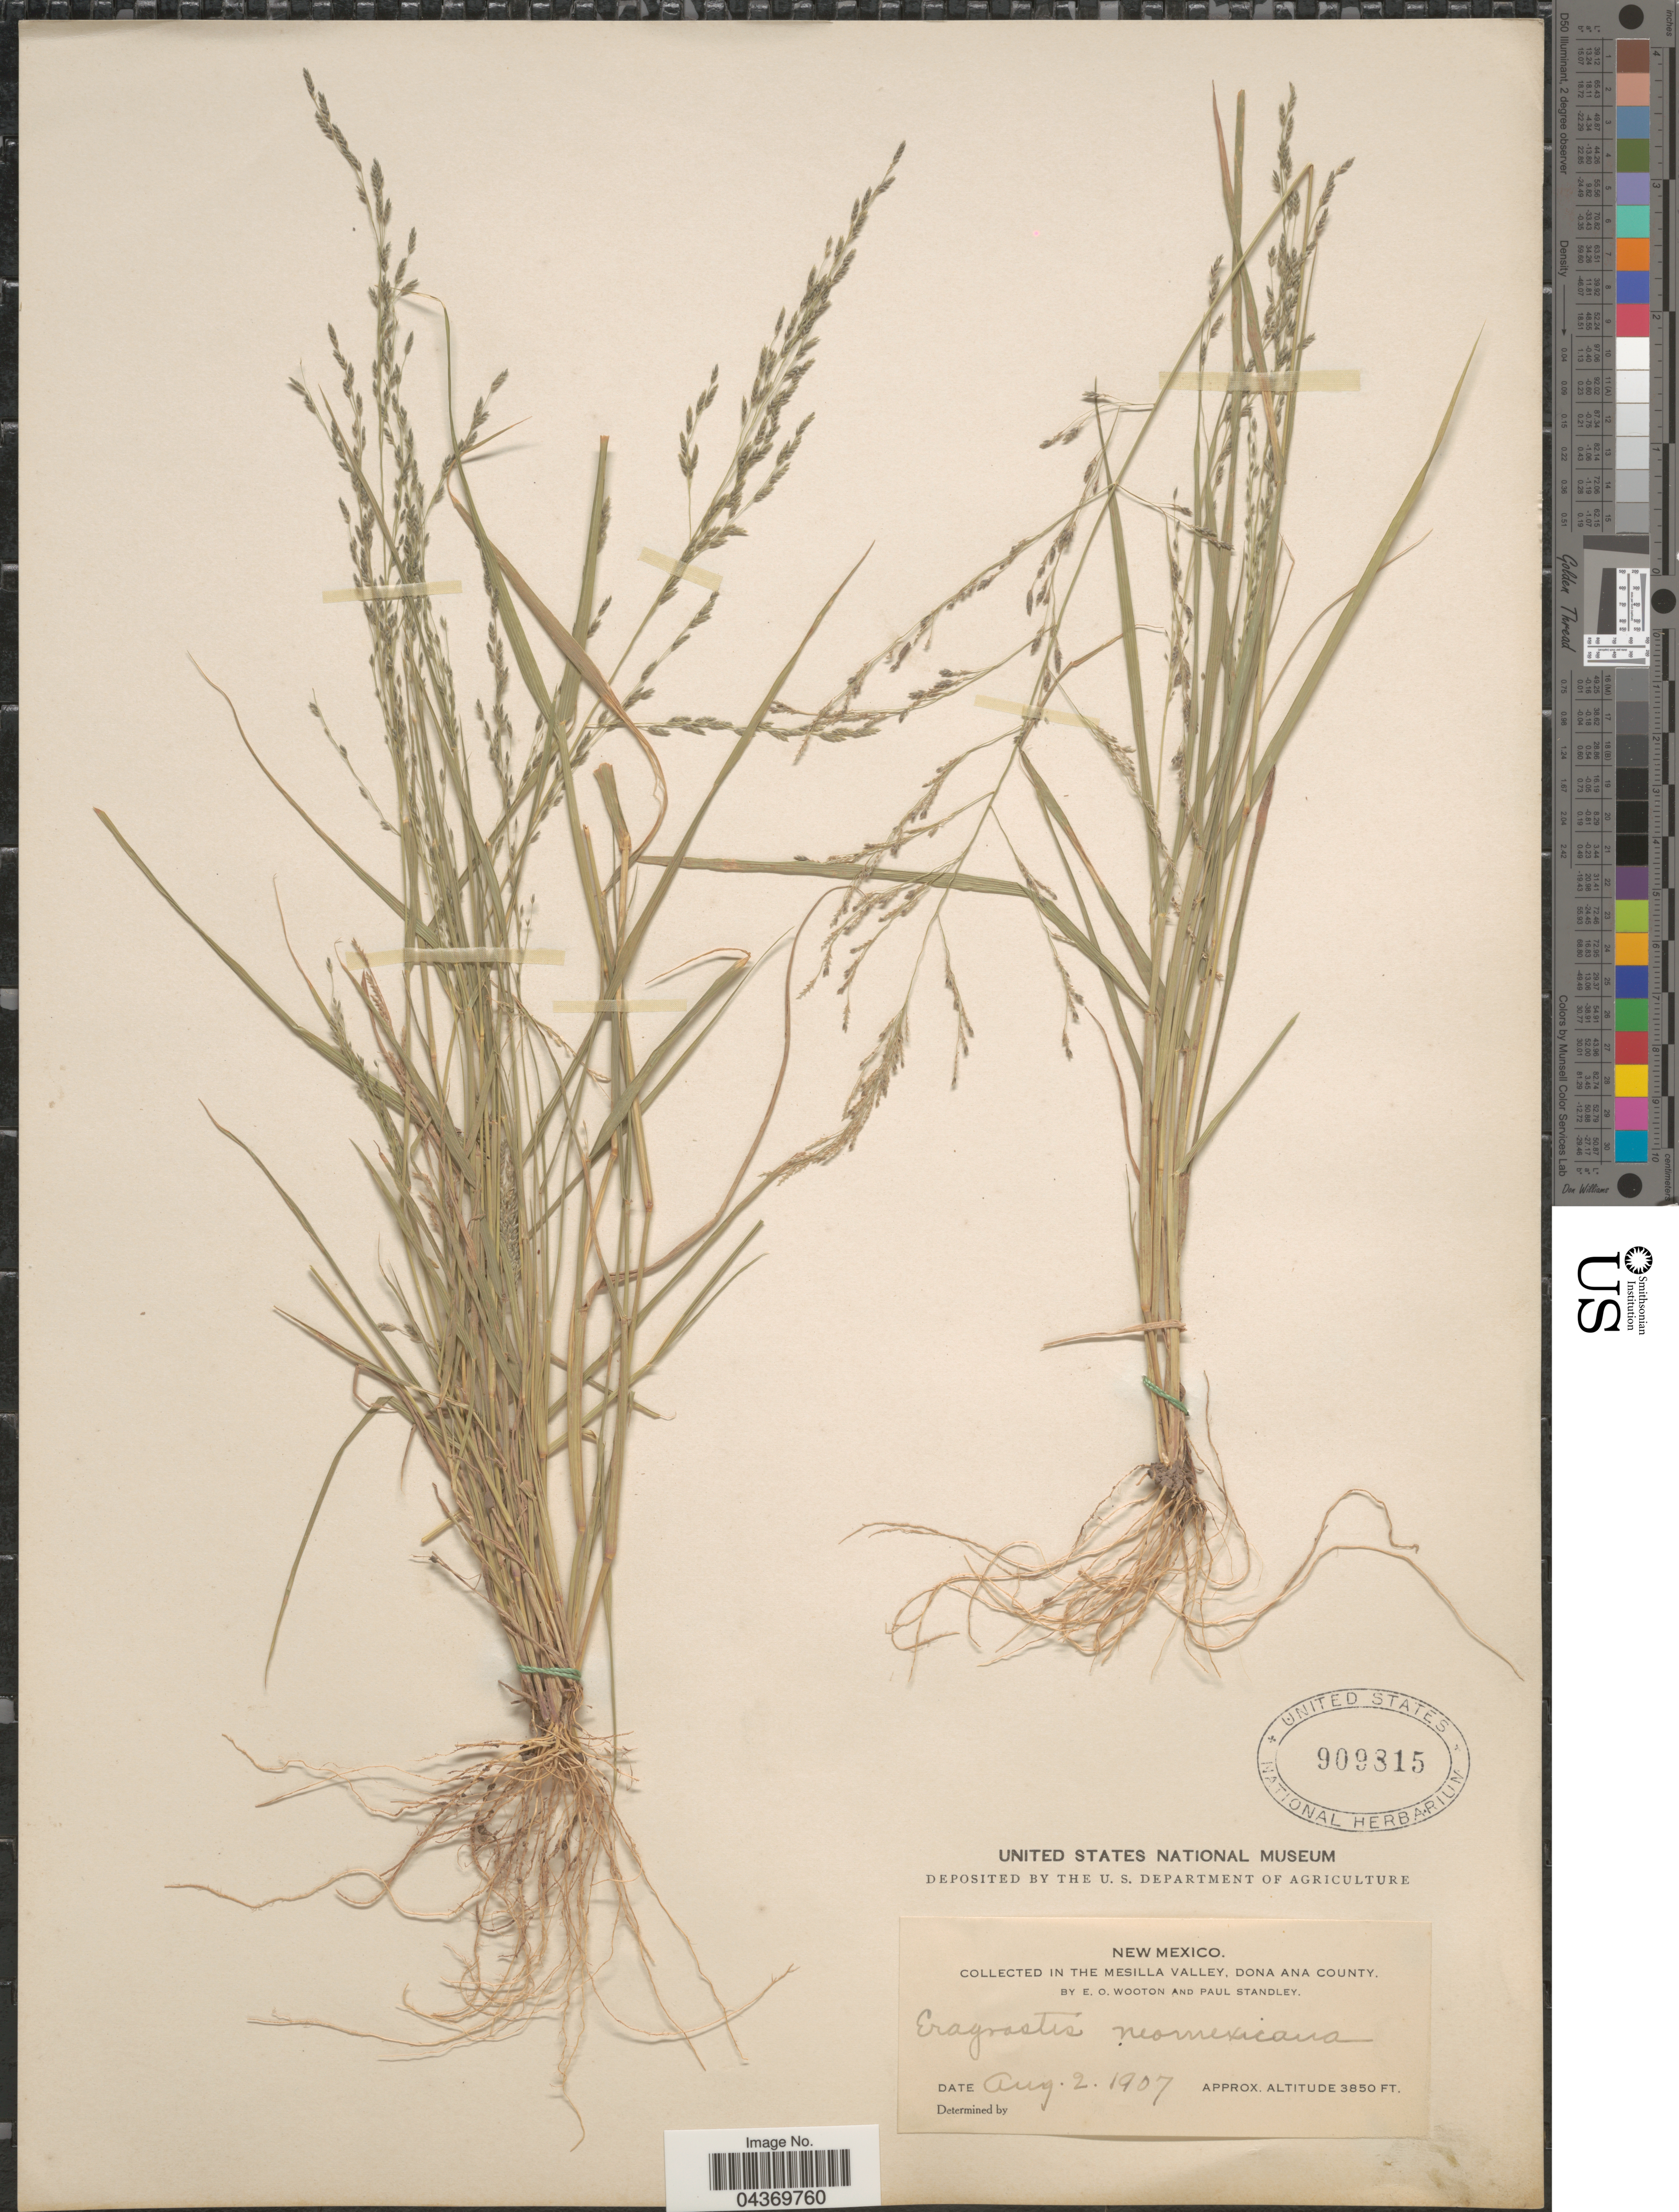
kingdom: Plantae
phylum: Tracheophyta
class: Liliopsida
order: Poales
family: Poaceae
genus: Eragrostis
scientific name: Eragrostis pectinacea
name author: (Michx.) Nees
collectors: E. O. Wooton & P. C. Standley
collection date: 1907-08-02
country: United States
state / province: New Mexico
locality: In the Mesilla Valley, Dona Ana County.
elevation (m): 1173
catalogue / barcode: US 909815